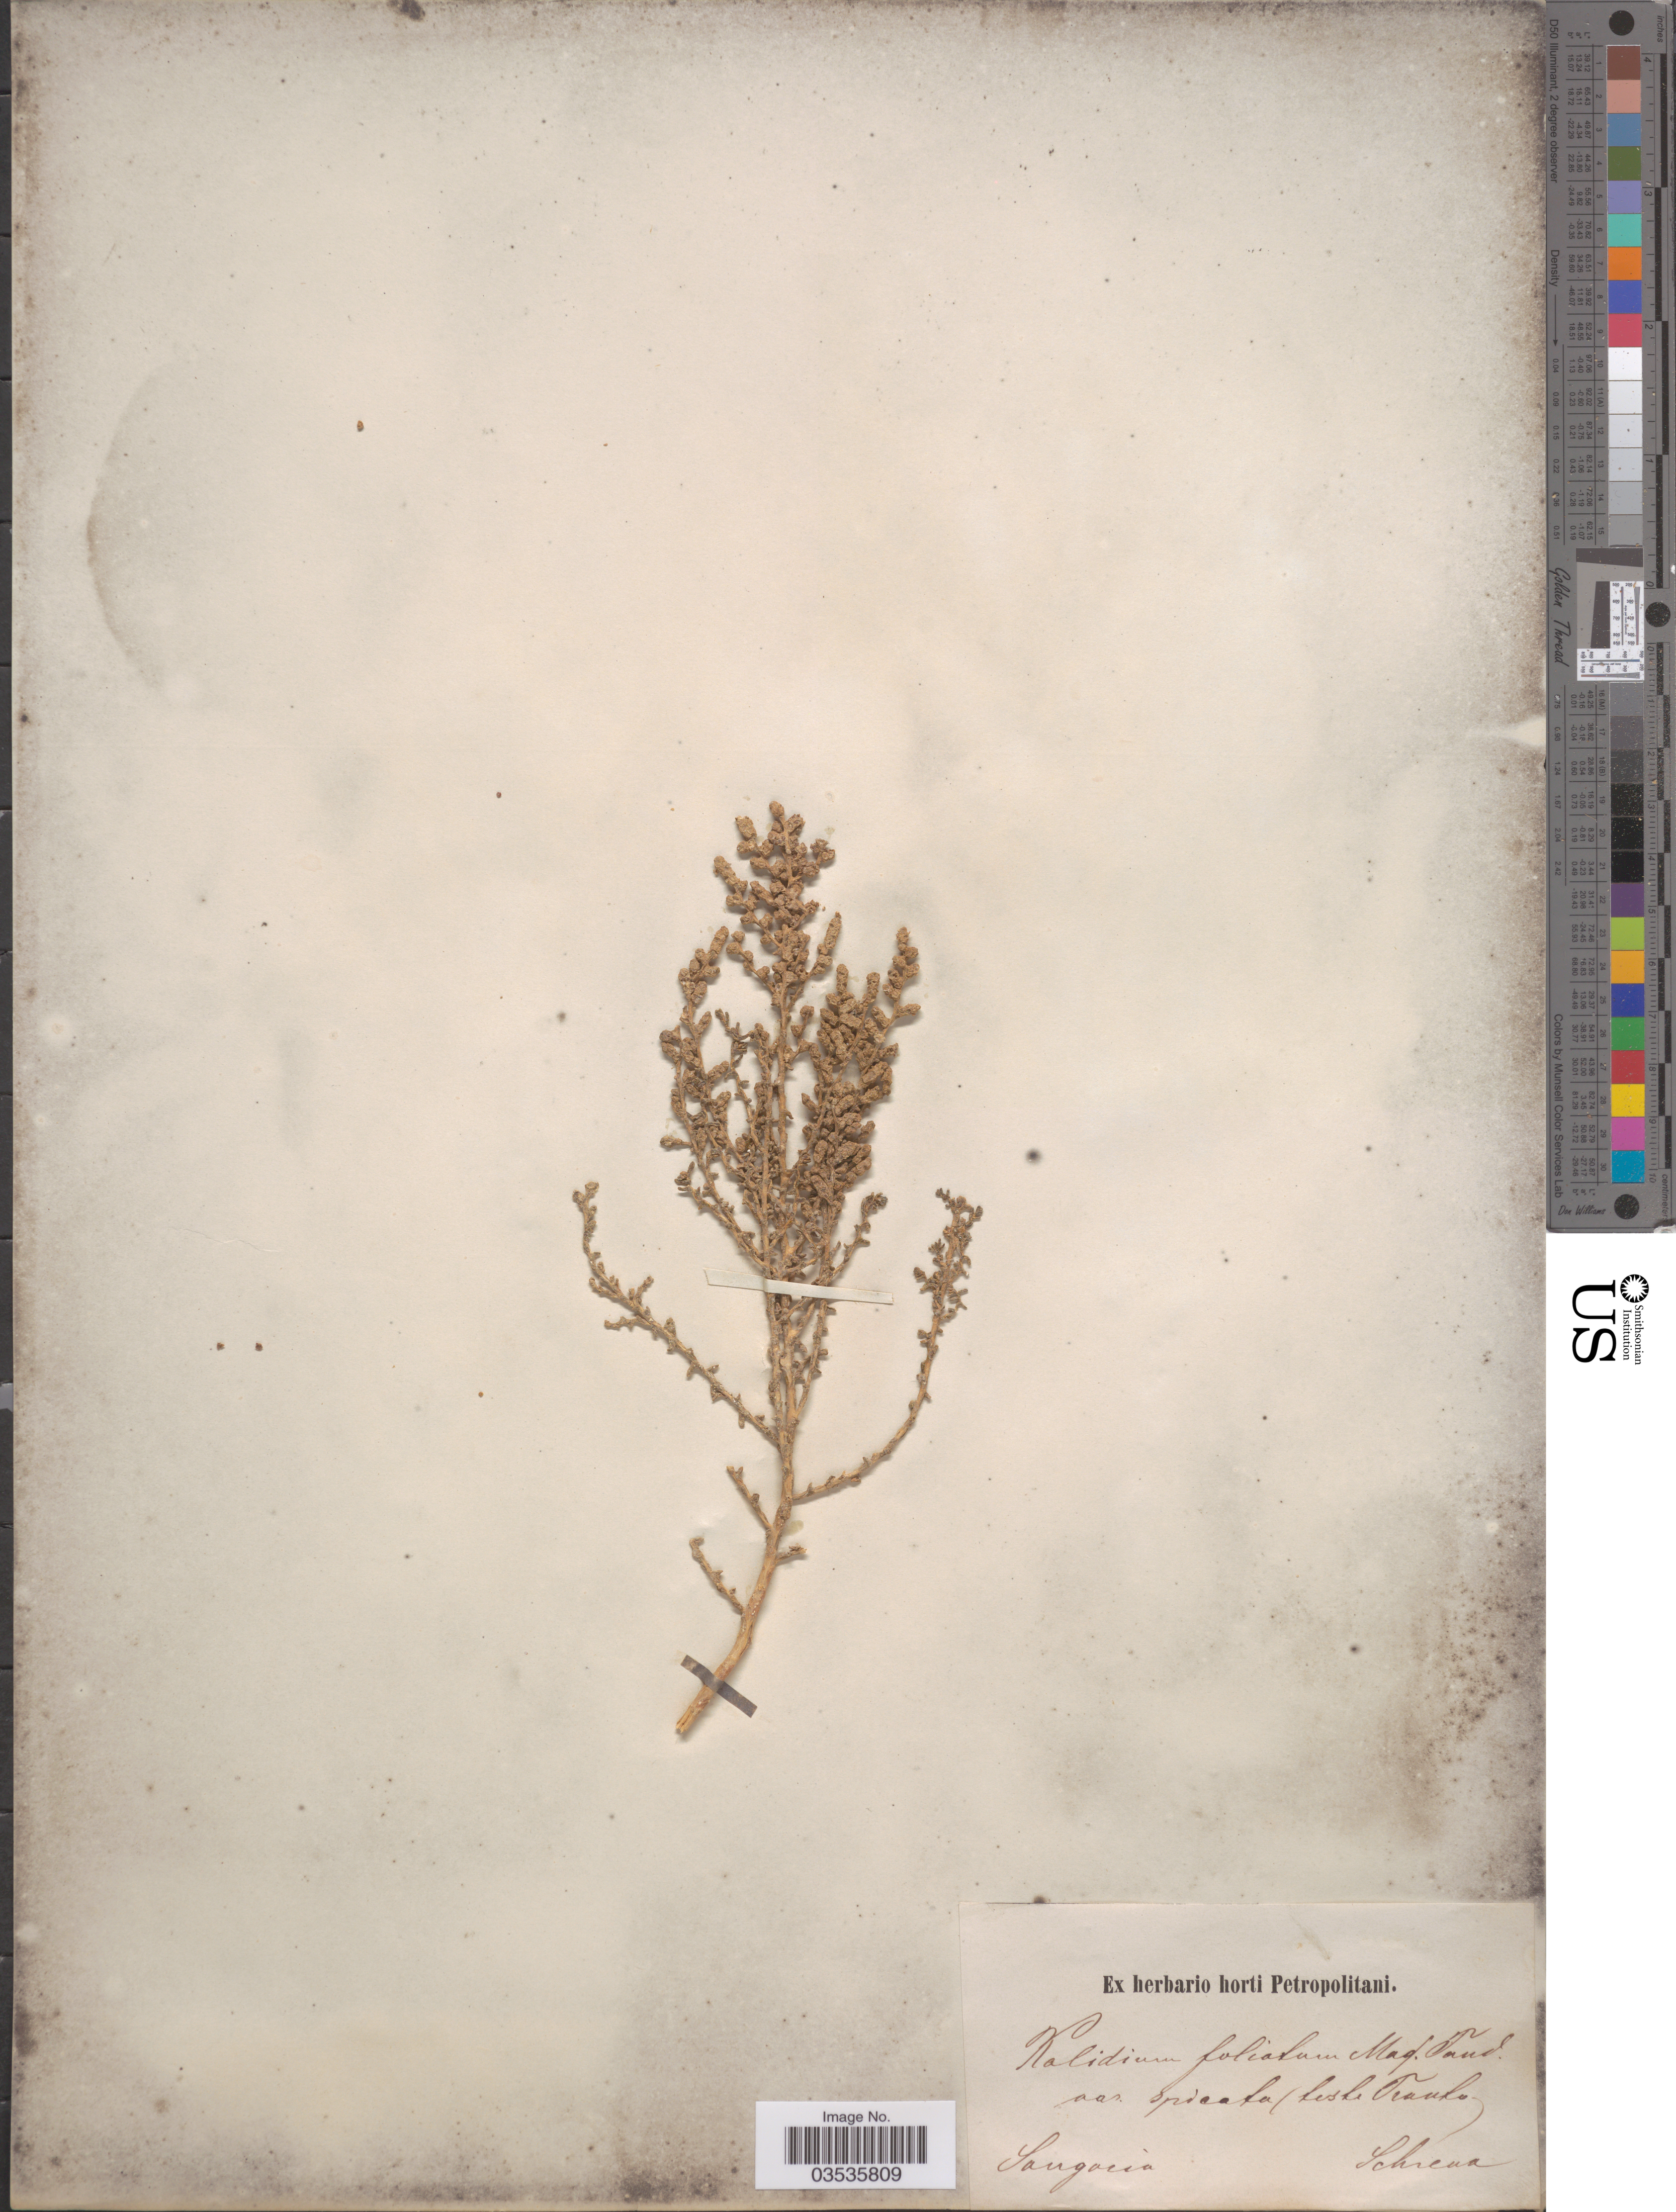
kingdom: Plantae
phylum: Tracheophyta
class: Magnoliopsida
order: Caryophyllales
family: Amaranthaceae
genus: Kalidium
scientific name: Kalidium foliatum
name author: (Pall.) Moq.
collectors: A.G. Schrenk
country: Kazakhstan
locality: Songaria.